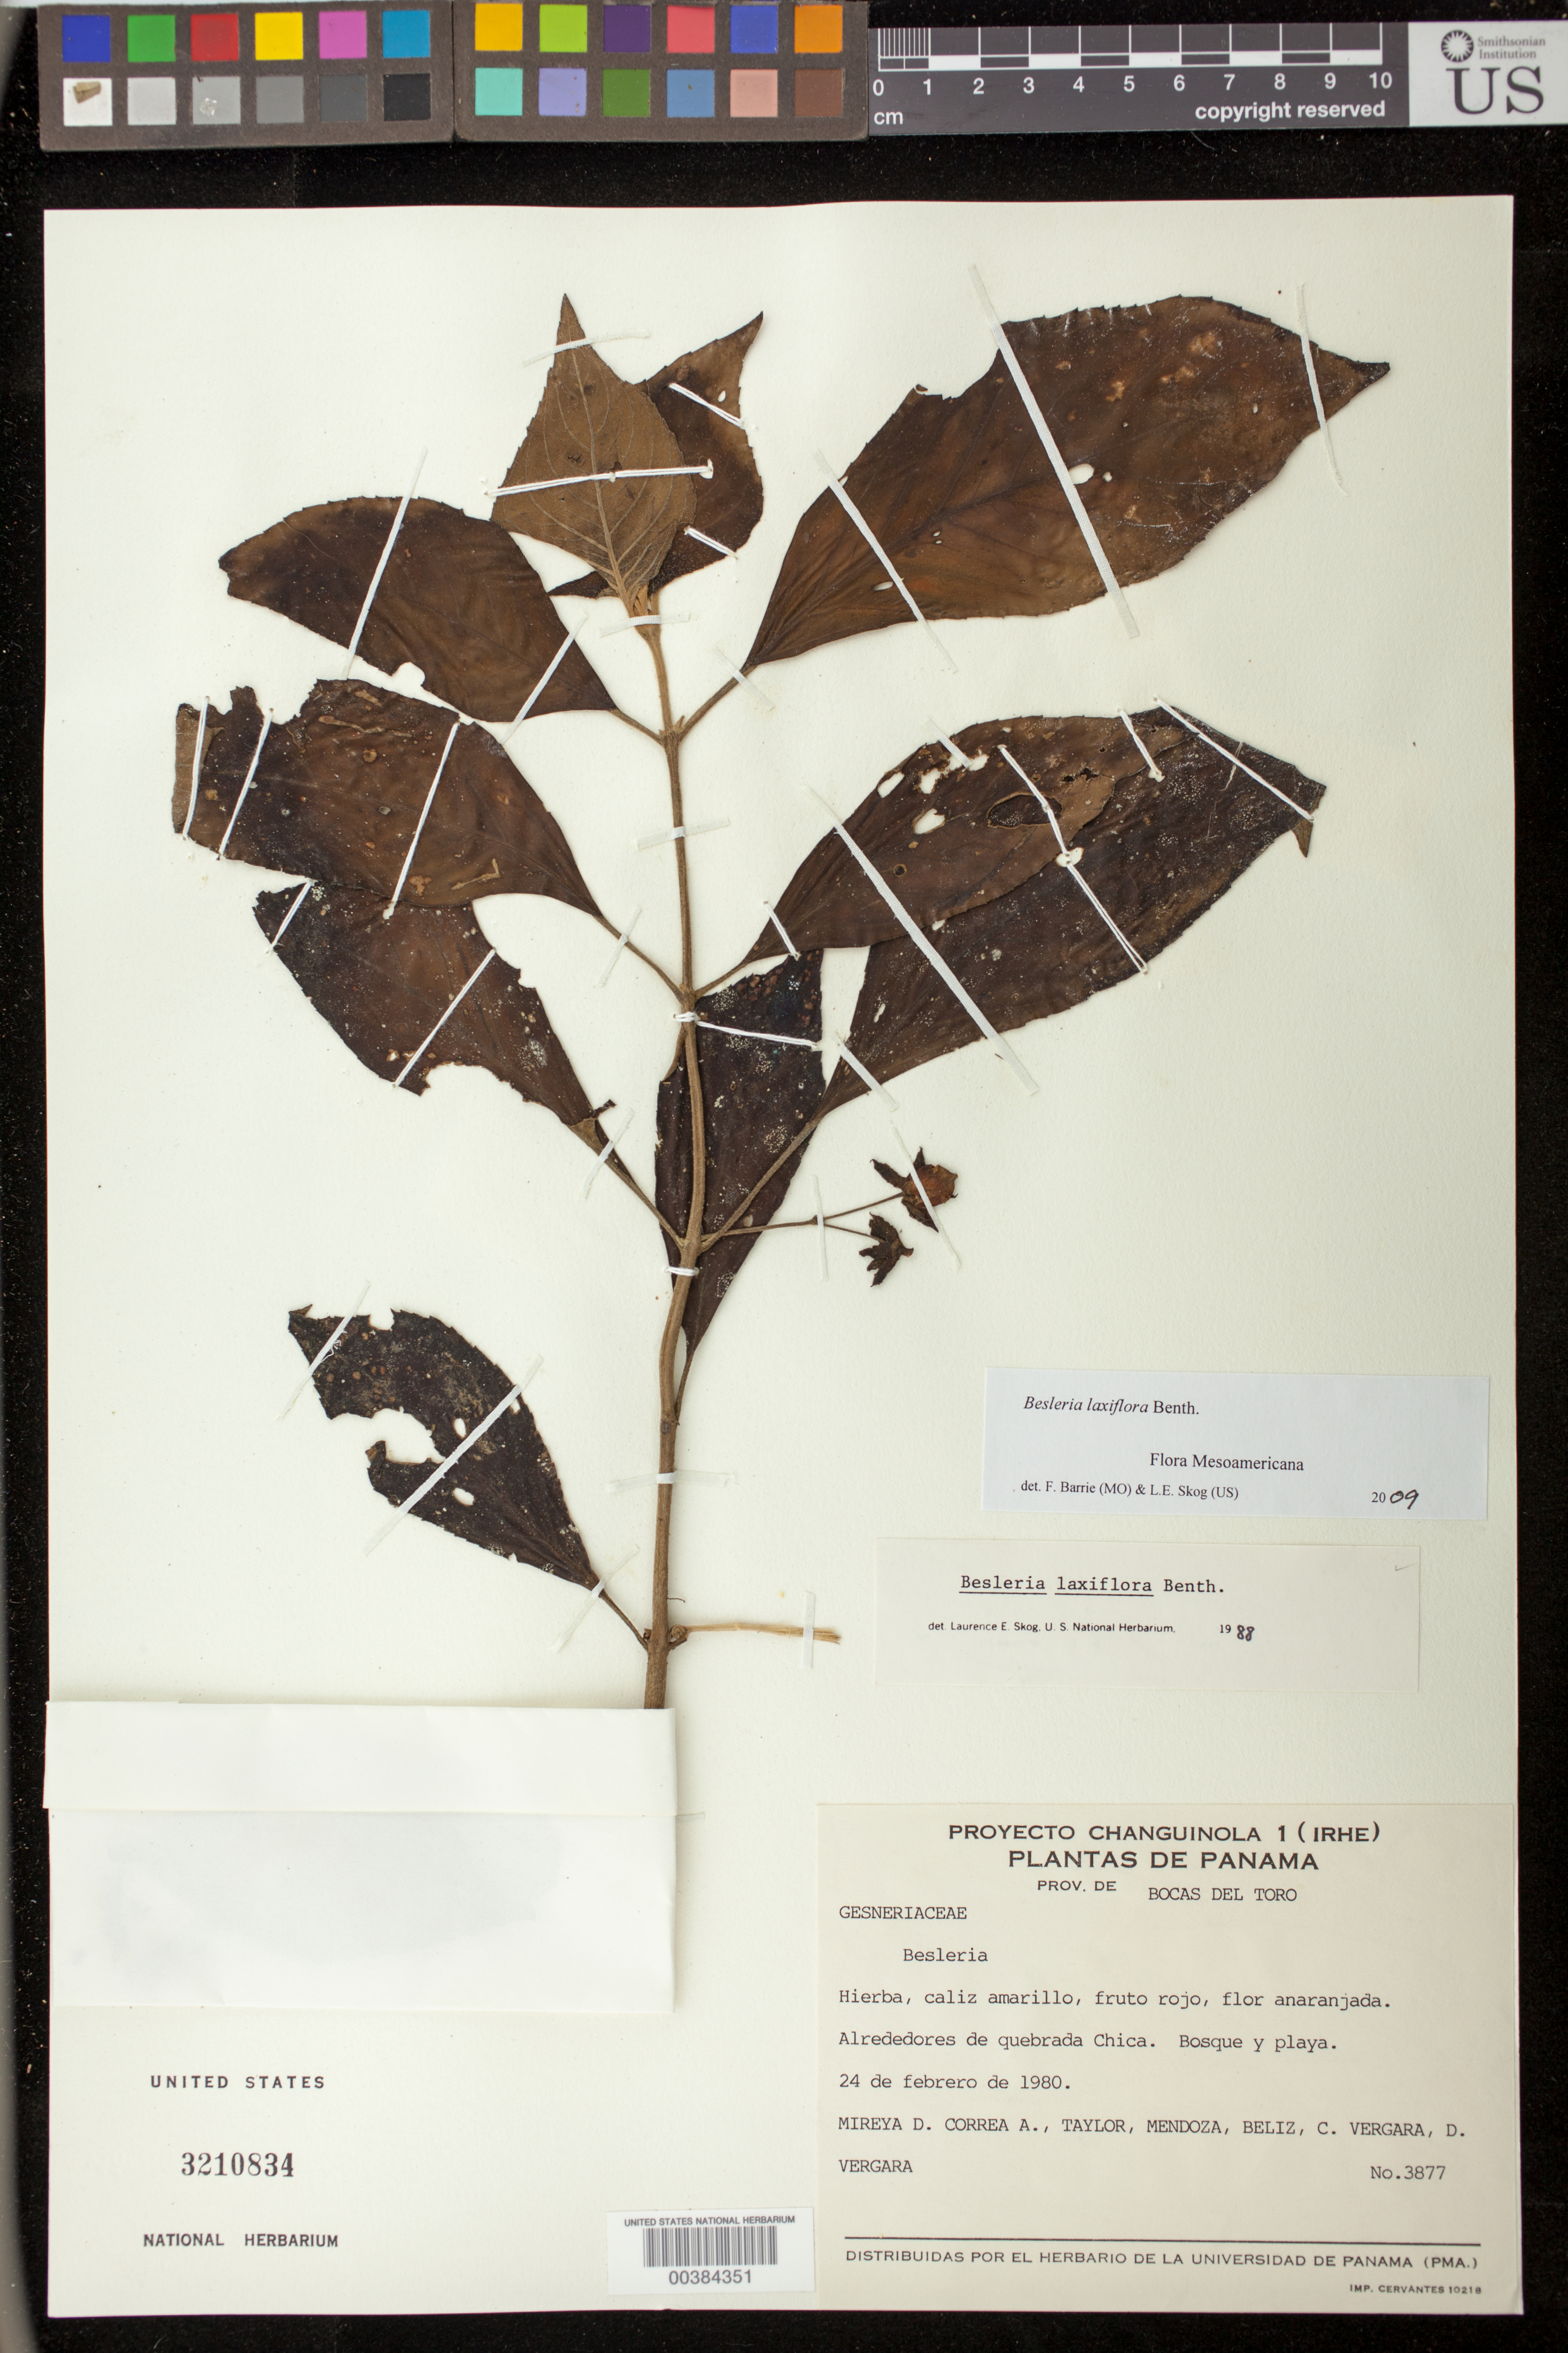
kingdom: Plantae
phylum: Tracheophyta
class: Magnoliopsida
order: Lamiales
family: Gesneriaceae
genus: Besleria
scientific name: Besleria laxiflora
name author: Benth.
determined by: Skog, Laurence E.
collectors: M. D. Corrêa-A., A. Taylor, R. Mendoza, T. Béliz, C. Vergara & D. Vergara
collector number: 3877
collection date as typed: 24 Feb 1980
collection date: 1980-02-24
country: Panama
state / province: Bocas del Toro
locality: Alrededores de Quebrada Chica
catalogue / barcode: US 3210834